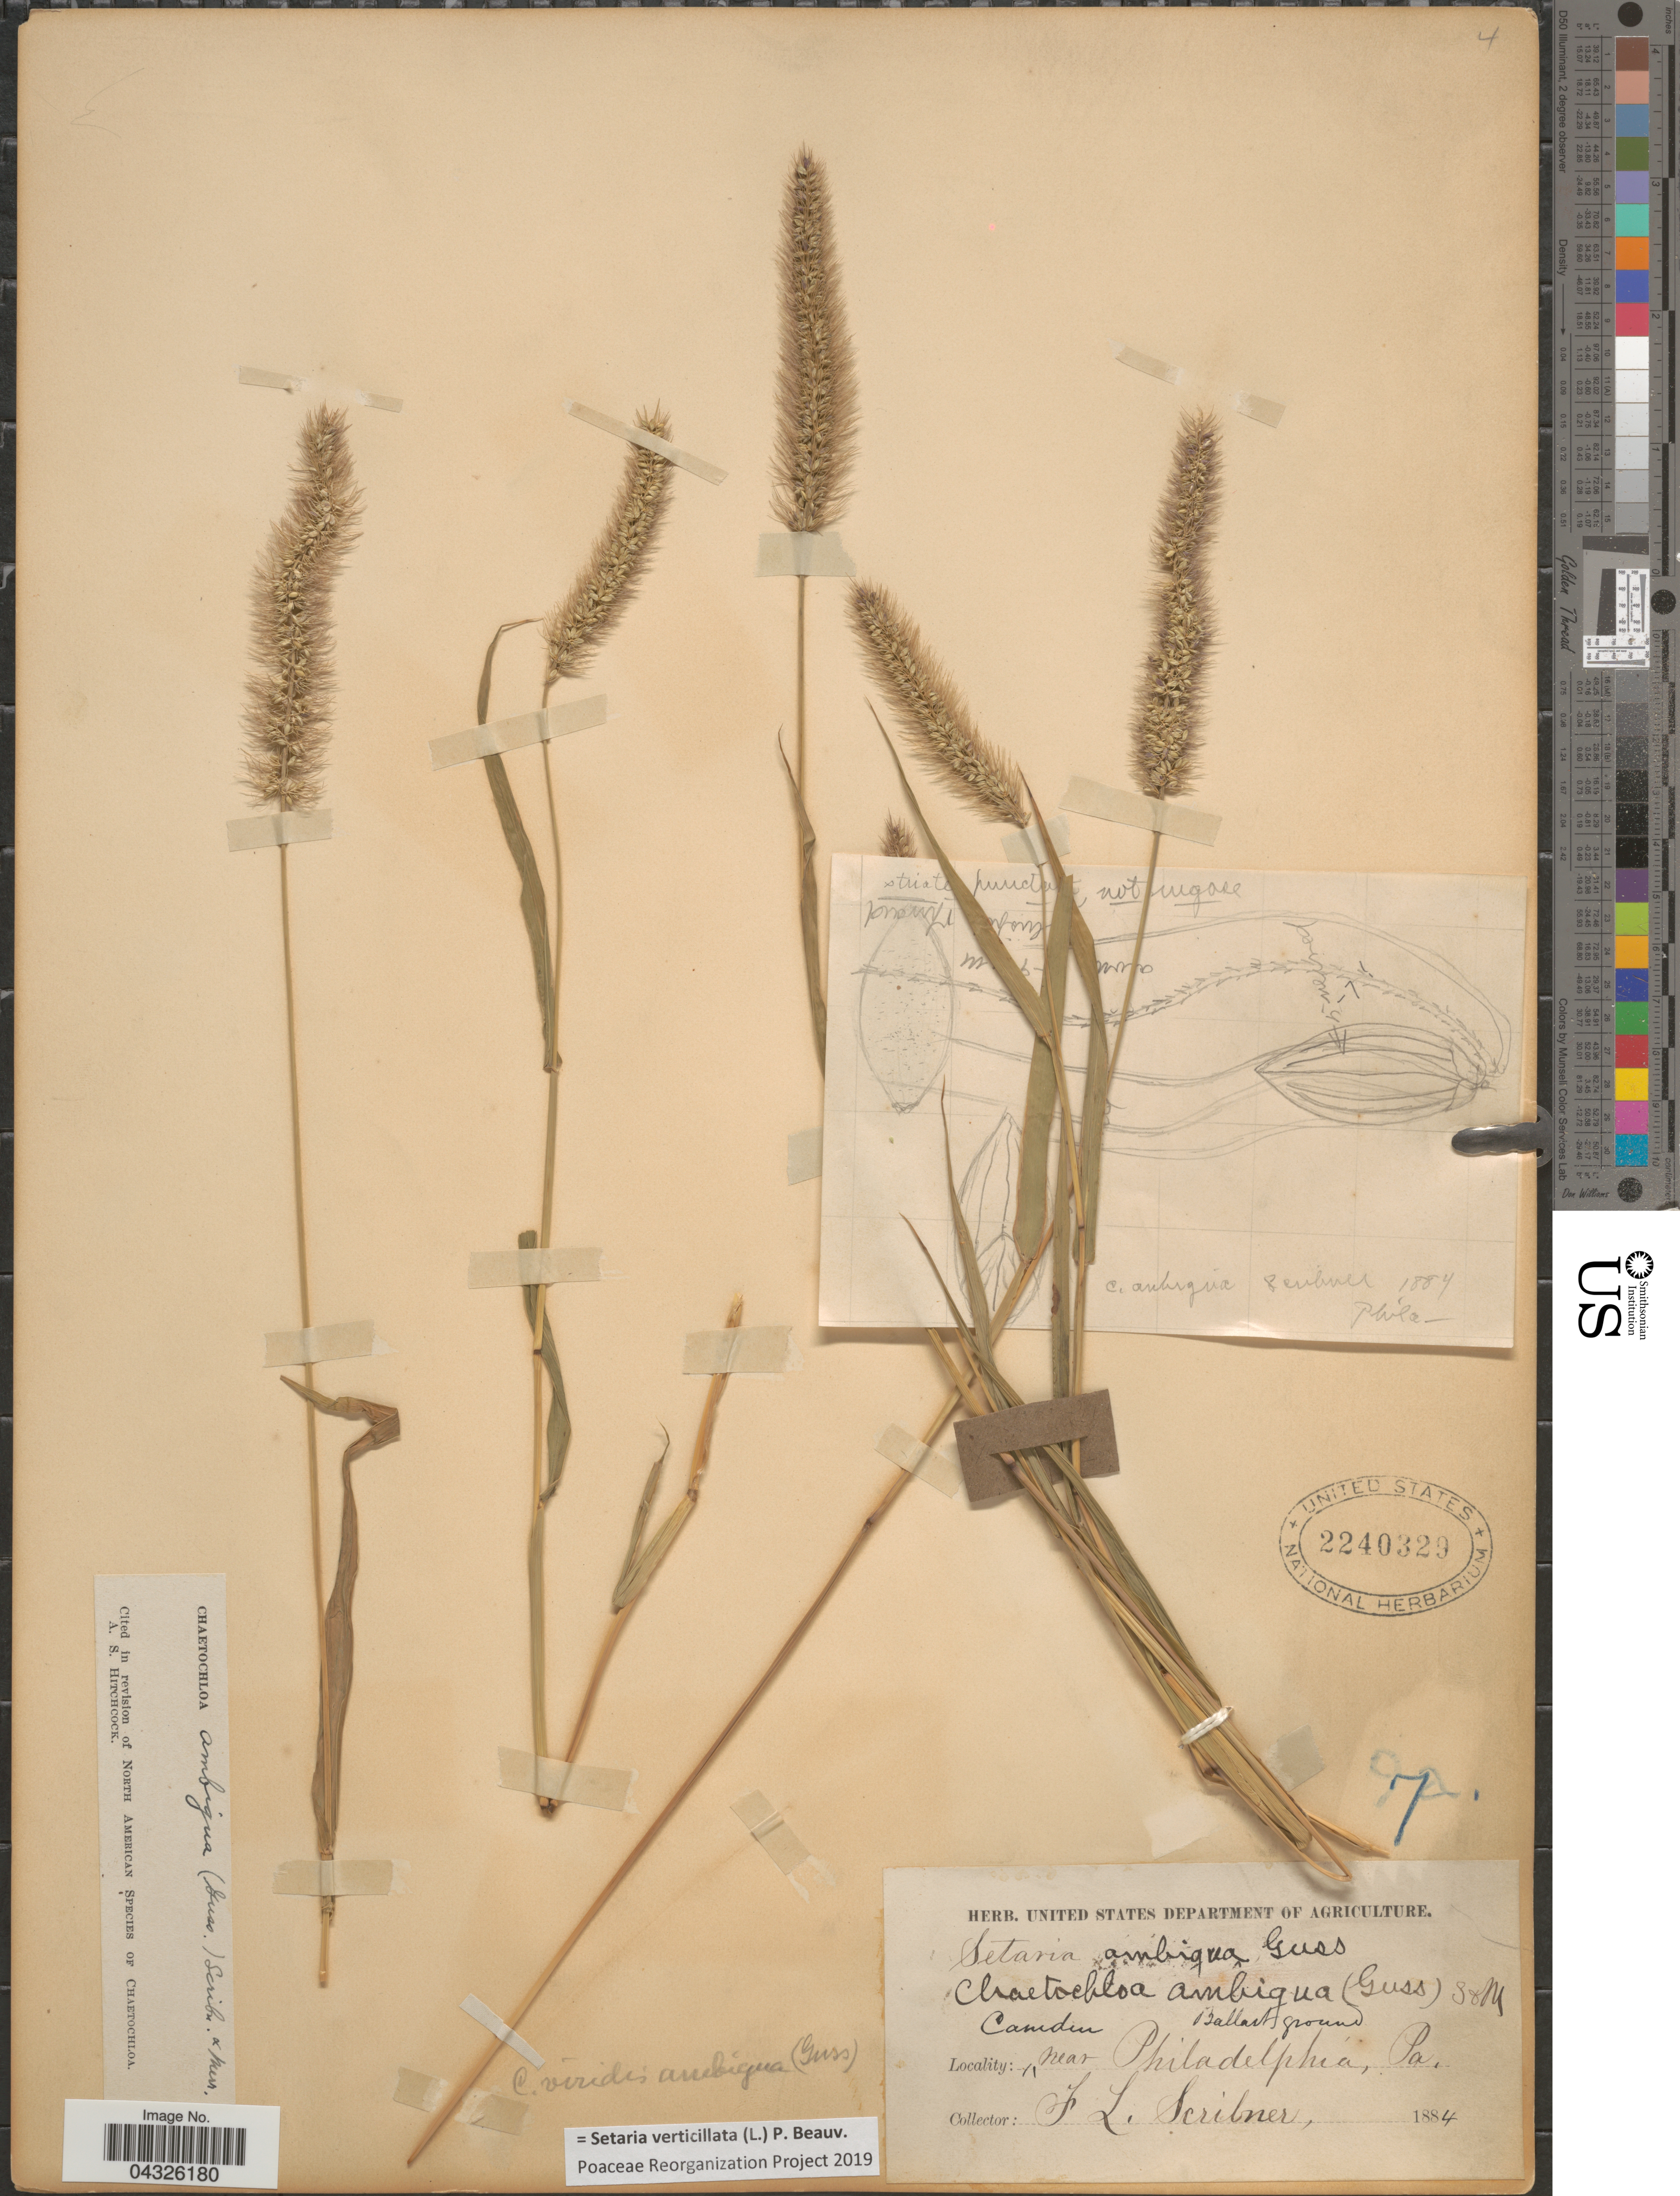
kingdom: Plantae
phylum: Tracheophyta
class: Liliopsida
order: Poales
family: Poaceae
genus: Setaria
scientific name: Setaria verticillata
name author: (L.) P. Beauv.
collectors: F. L. Scribner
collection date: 1884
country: United States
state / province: Pennsylvania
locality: Camden near Philadelphia. Ballast Ground.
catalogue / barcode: US 2240329